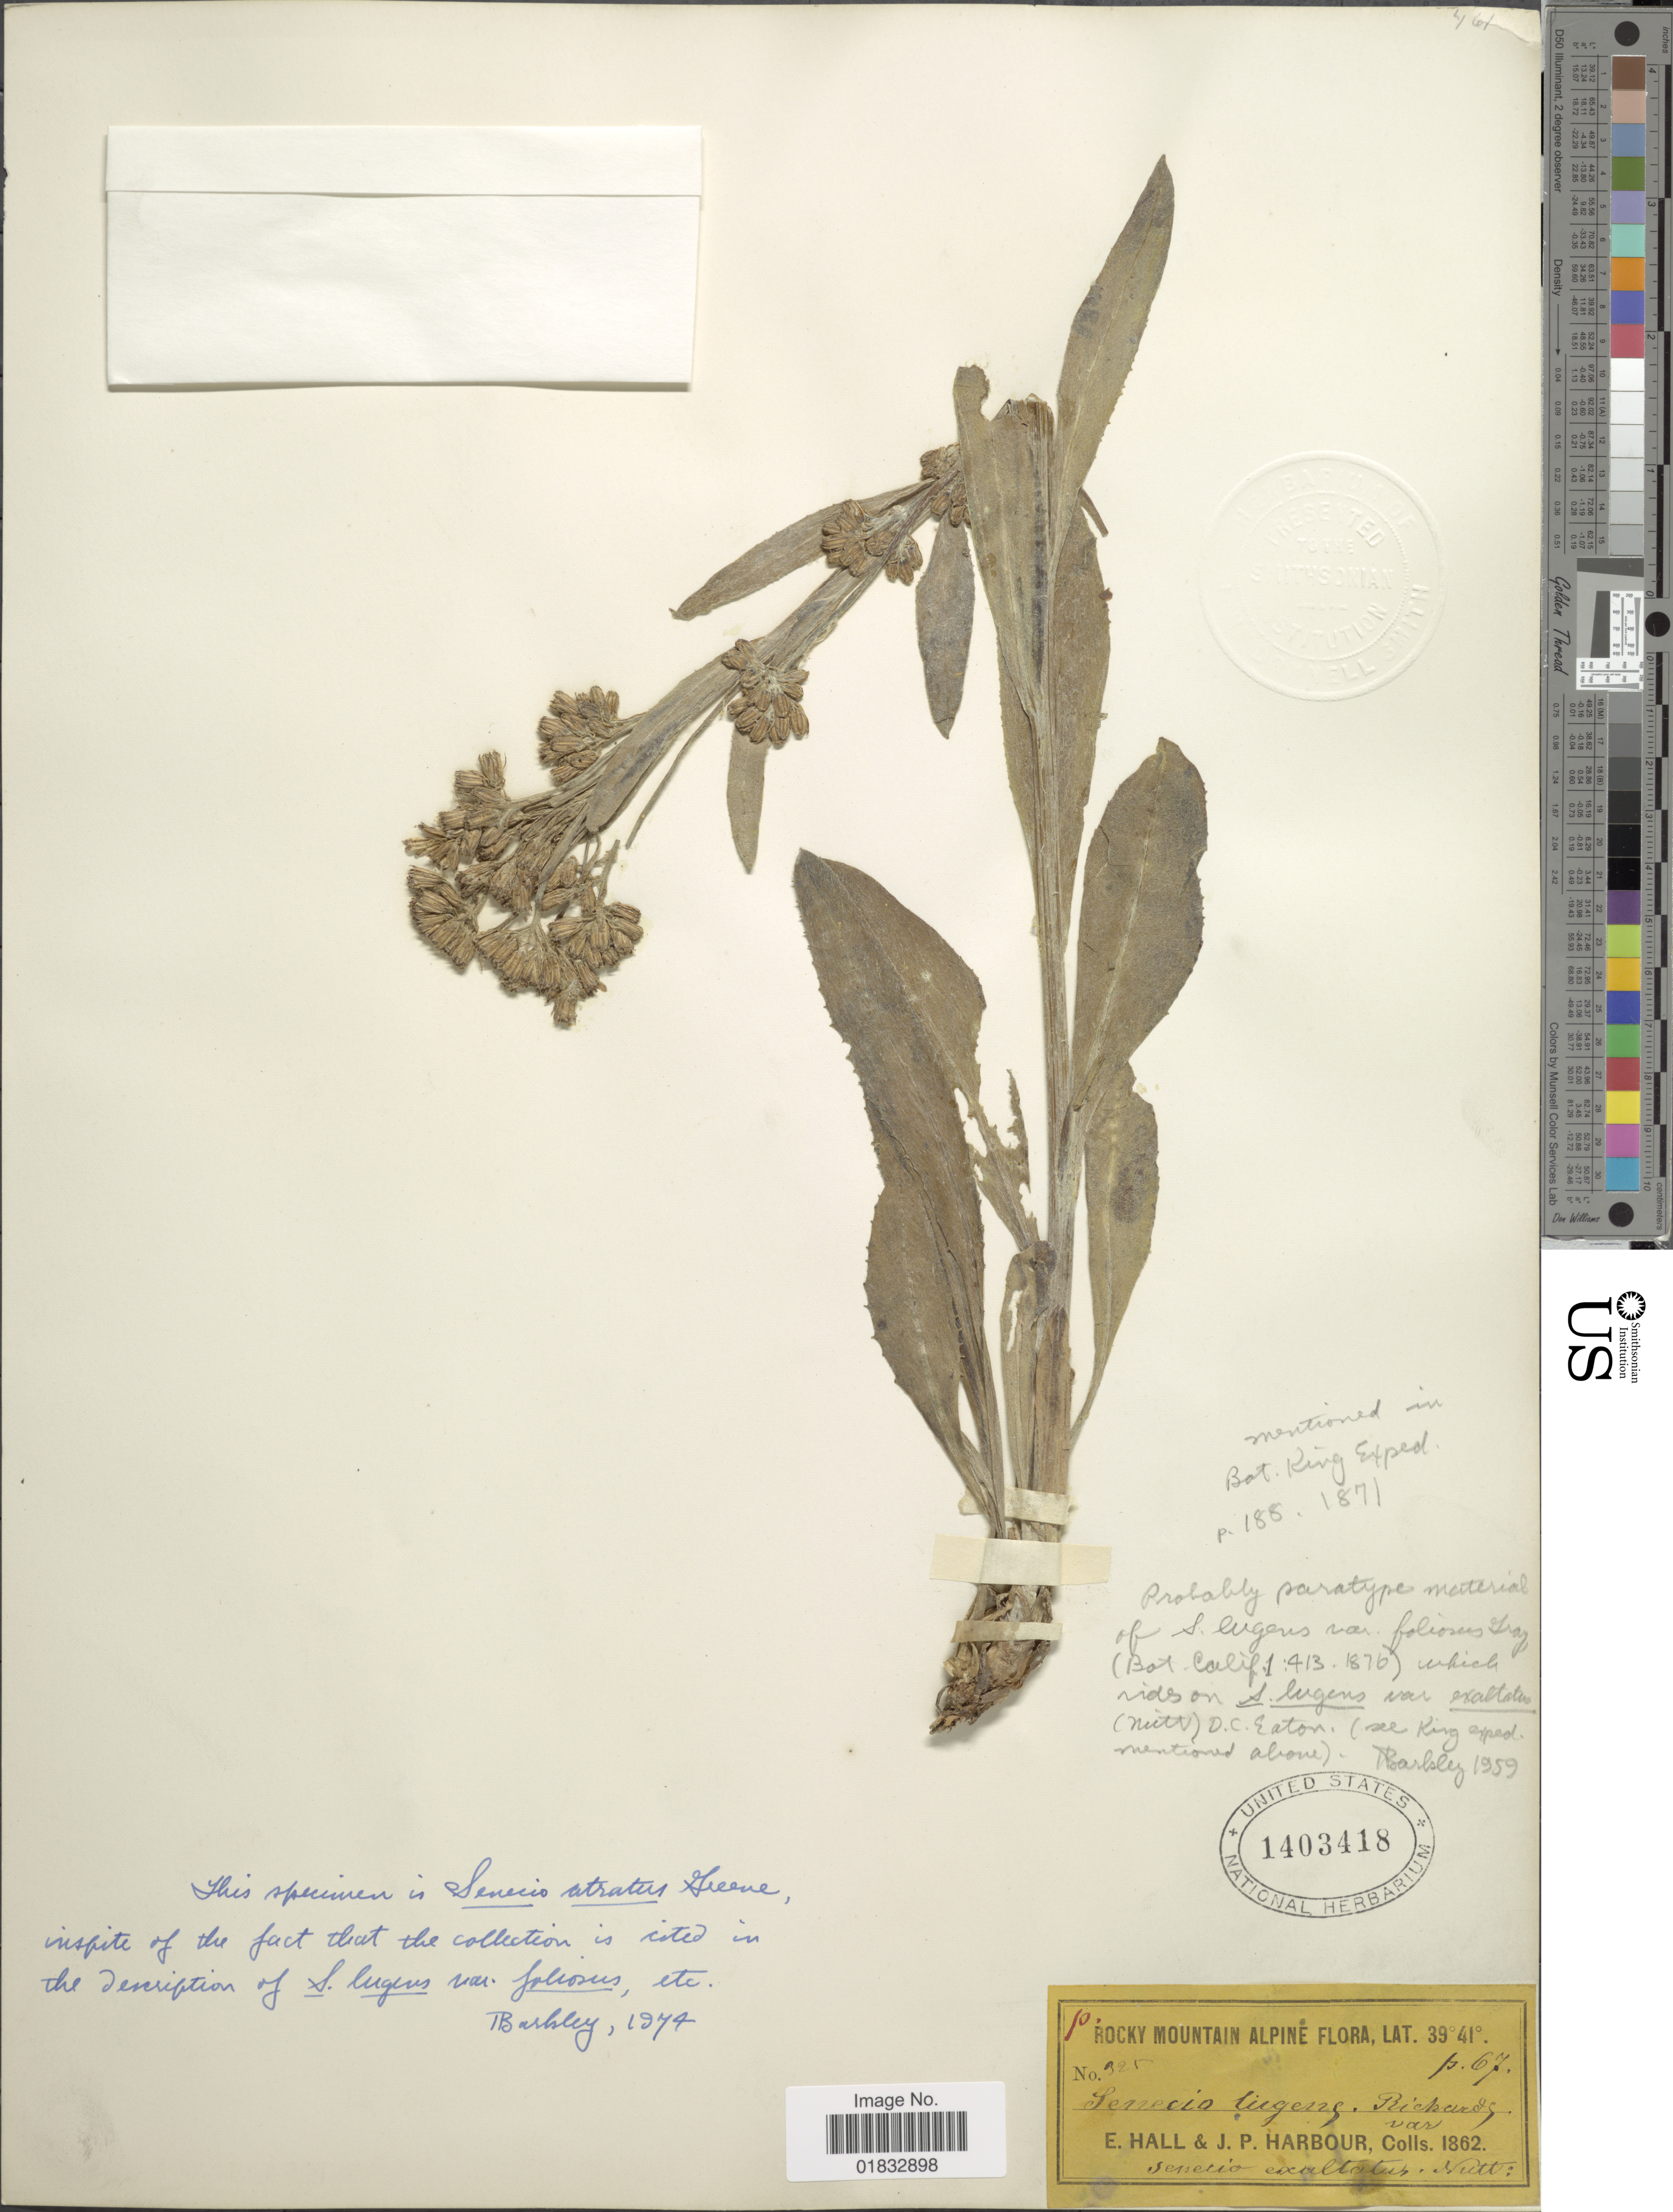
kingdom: Plantae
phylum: Tracheophyta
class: Magnoliopsida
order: Asterales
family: Asteraceae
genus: Senecio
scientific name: Senecio atratus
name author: Greene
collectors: E. Hall & J. Harbour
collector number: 325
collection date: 1862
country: United States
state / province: Colorado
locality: Rocky Mtns. Alpine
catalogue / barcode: US 1403418